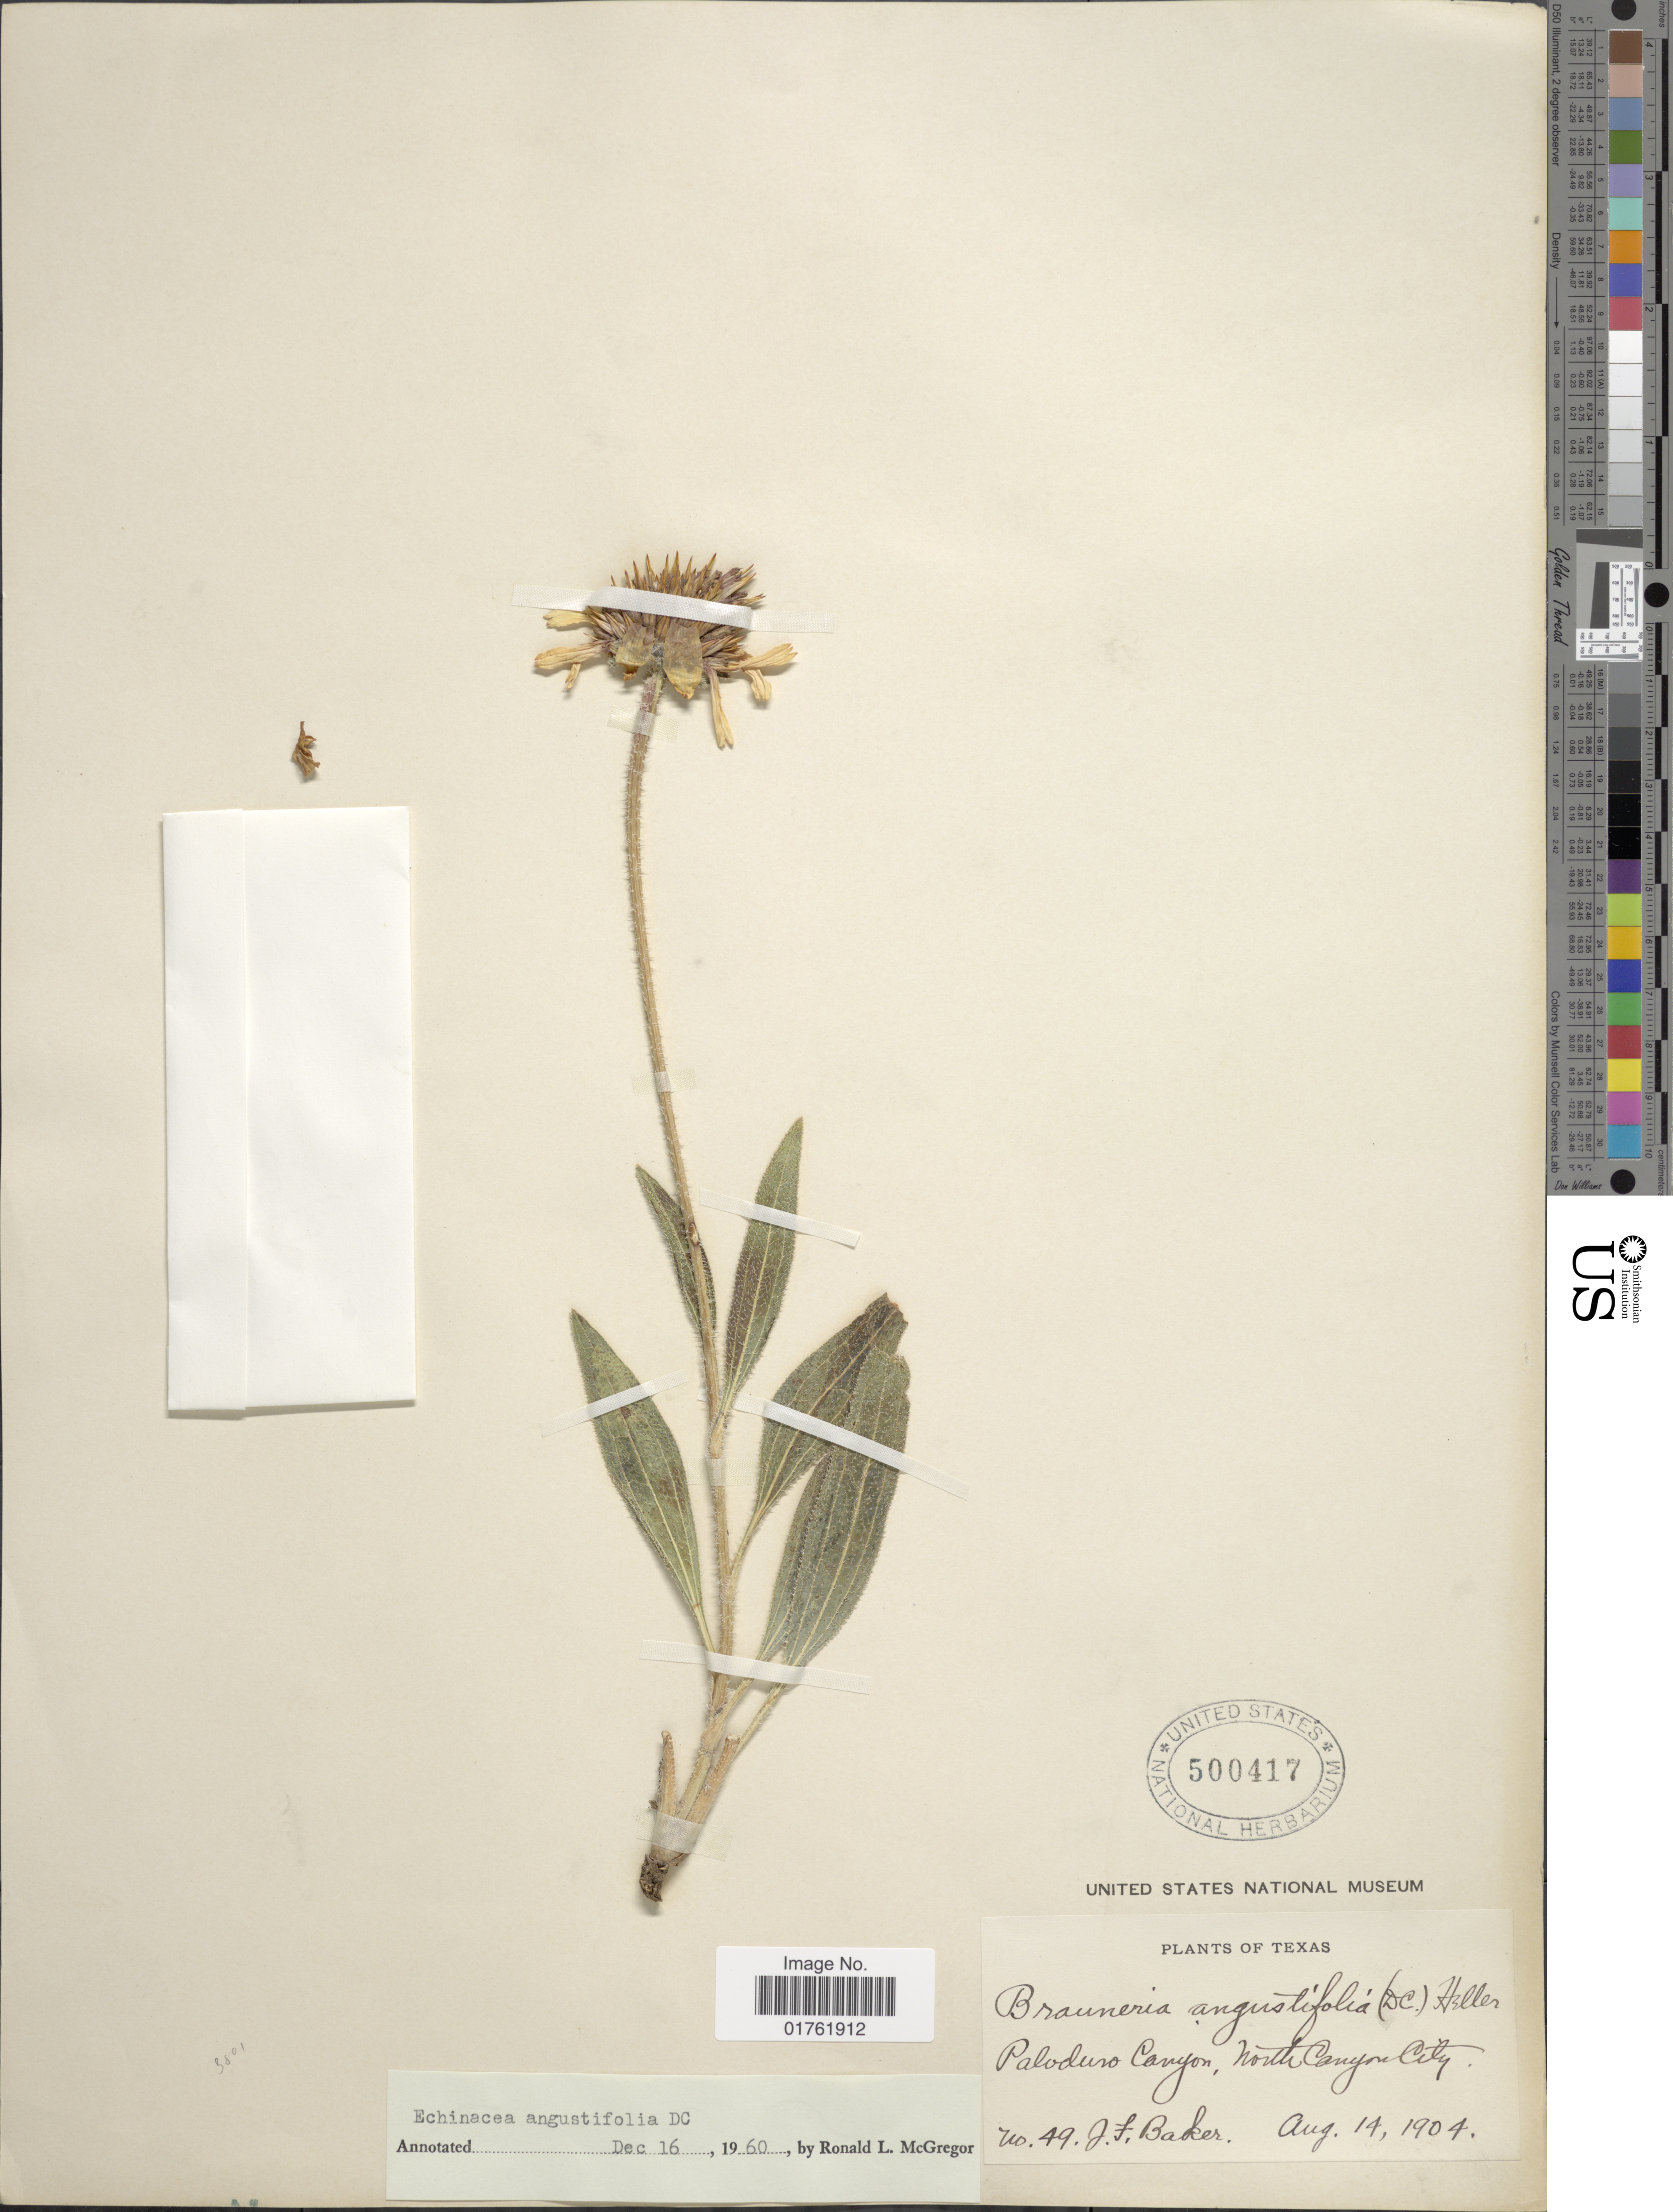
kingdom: Plantae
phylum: Tracheophyta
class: Magnoliopsida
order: Asterales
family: Asteraceae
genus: Echinacea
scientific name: Echinacea angustifolia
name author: DC.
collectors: J. F. Baker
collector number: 49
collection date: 1904-08-14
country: United States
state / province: Texas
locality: Paloduno Canyon, North Canyon City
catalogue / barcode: US 500417